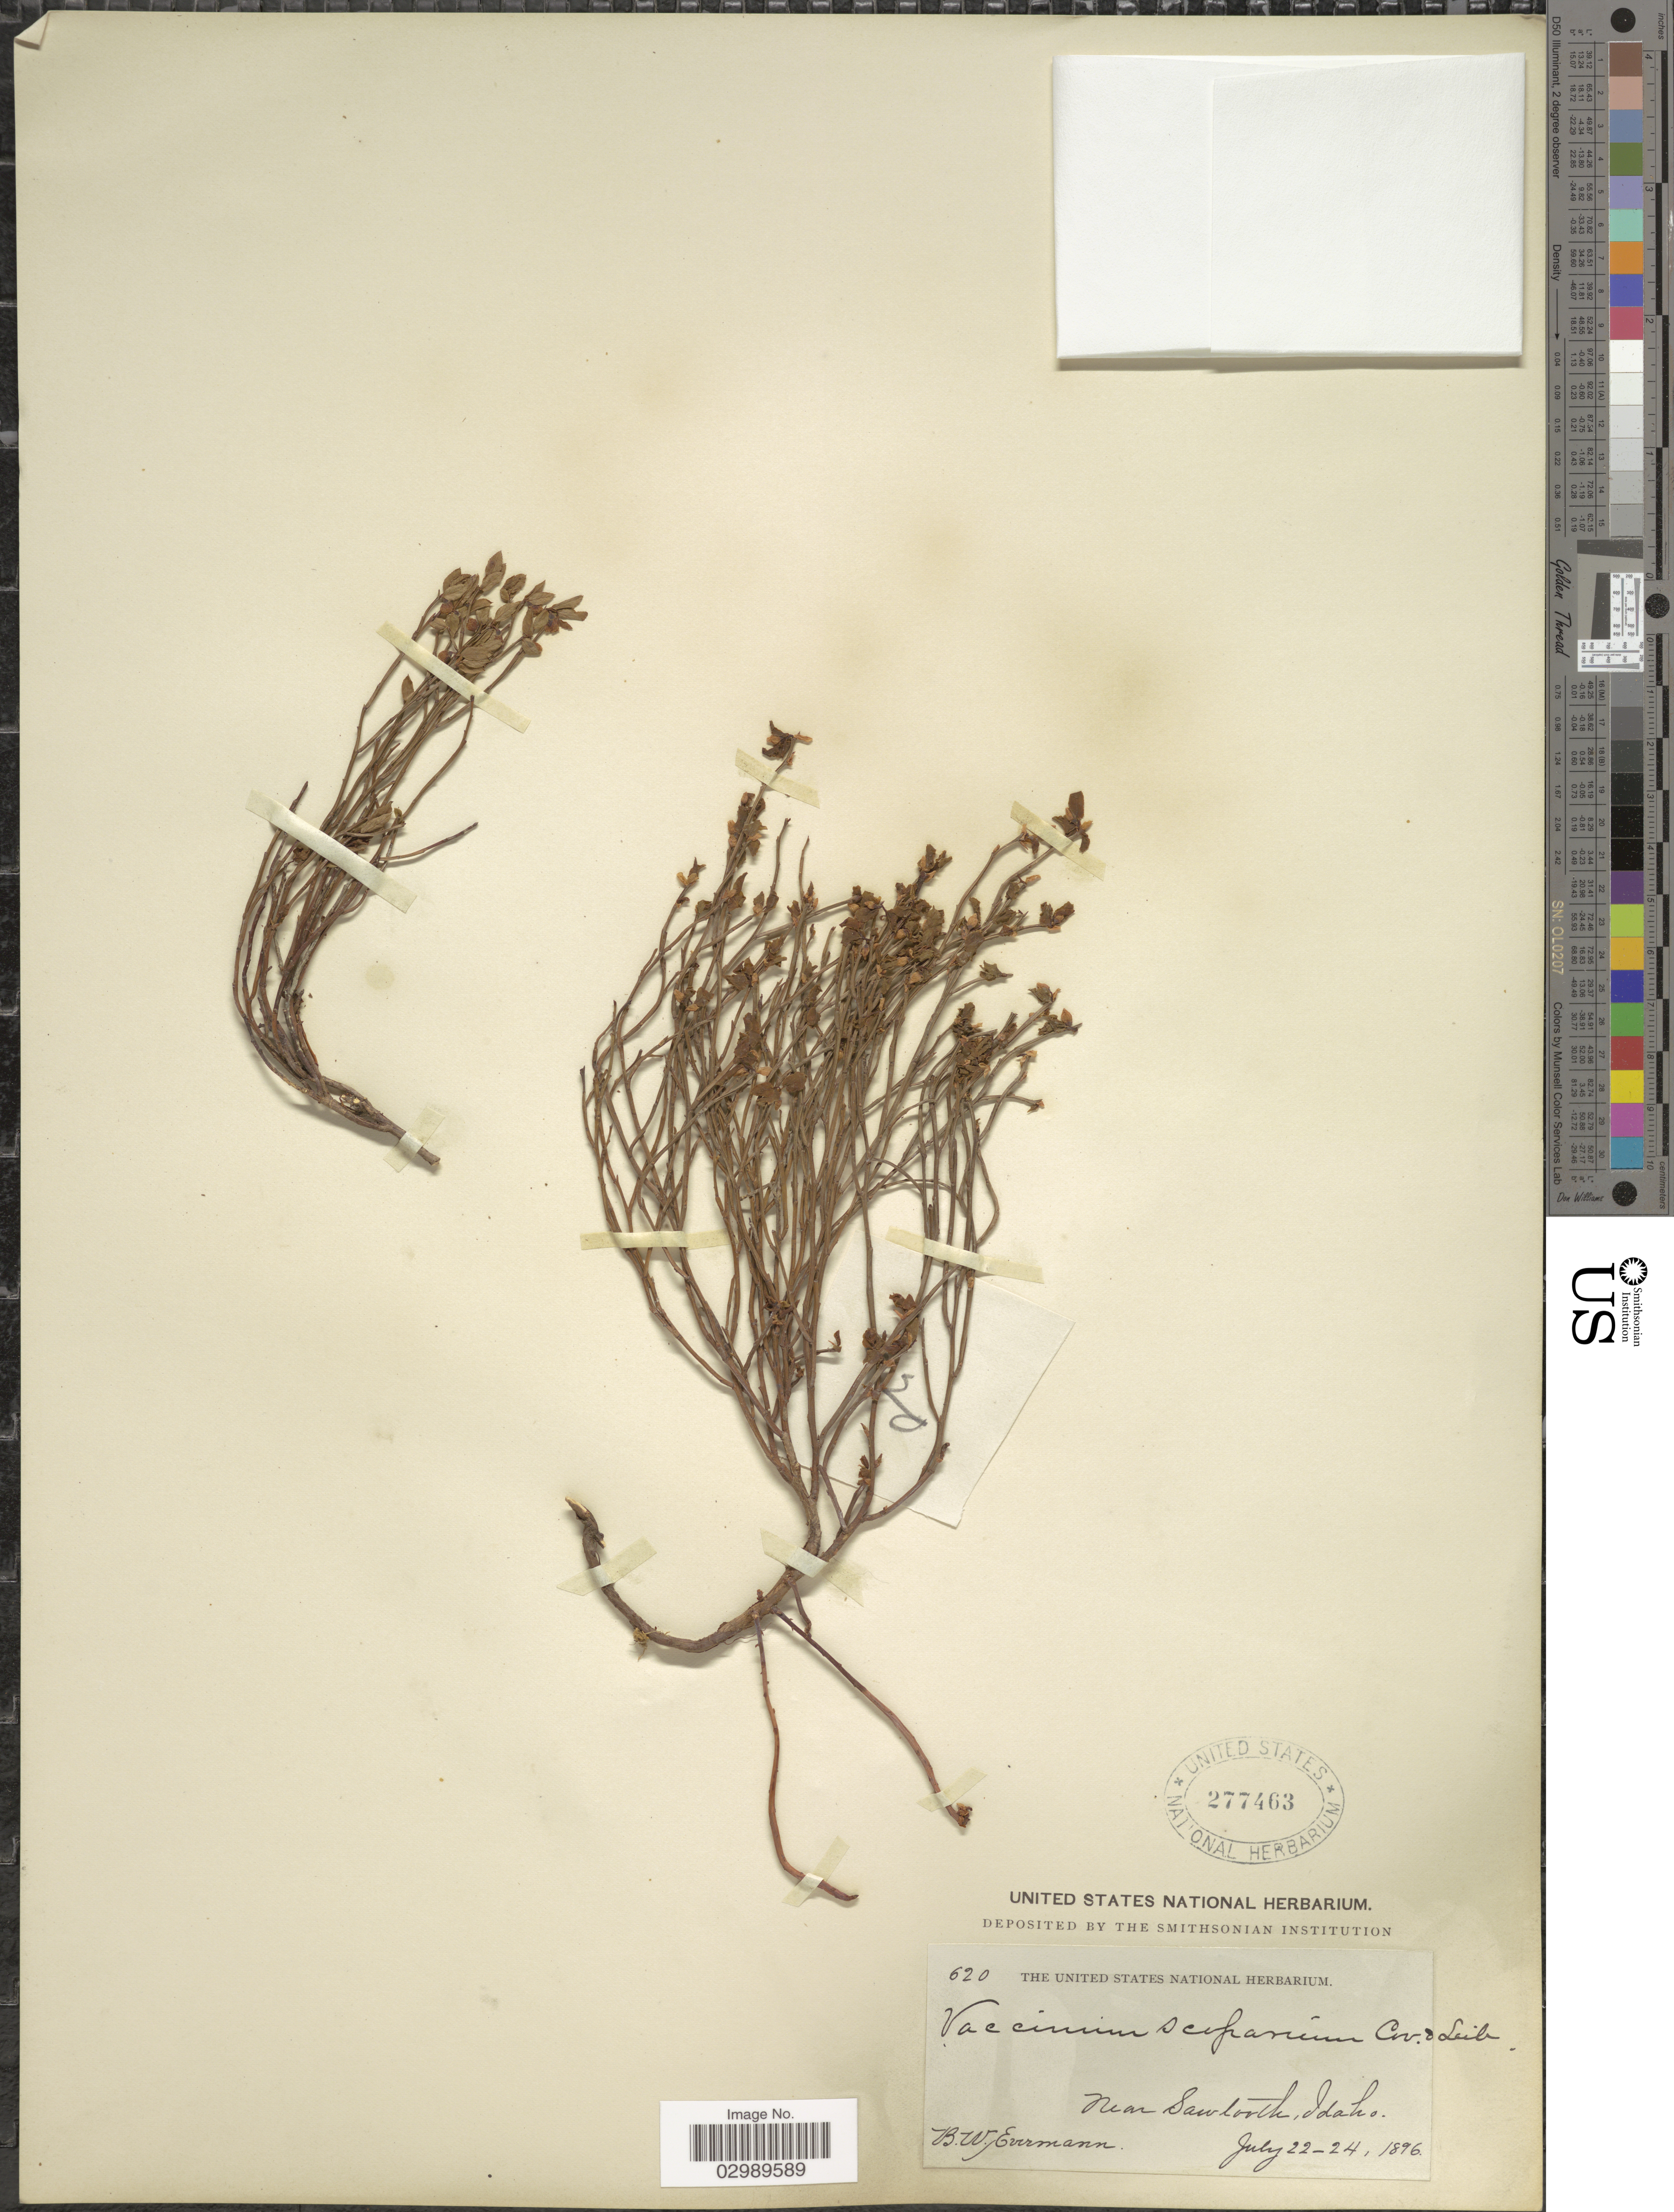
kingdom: Plantae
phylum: Tracheophyta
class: Magnoliopsida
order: Ericales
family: Ericaceae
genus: Vaccinium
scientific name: Vaccinium scoparium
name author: Leiberg ex Coville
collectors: B. W. Evermann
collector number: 620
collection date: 1896-07-22/1896-07-24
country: United States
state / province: Idaho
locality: Near Sawtooth.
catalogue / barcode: US 277463